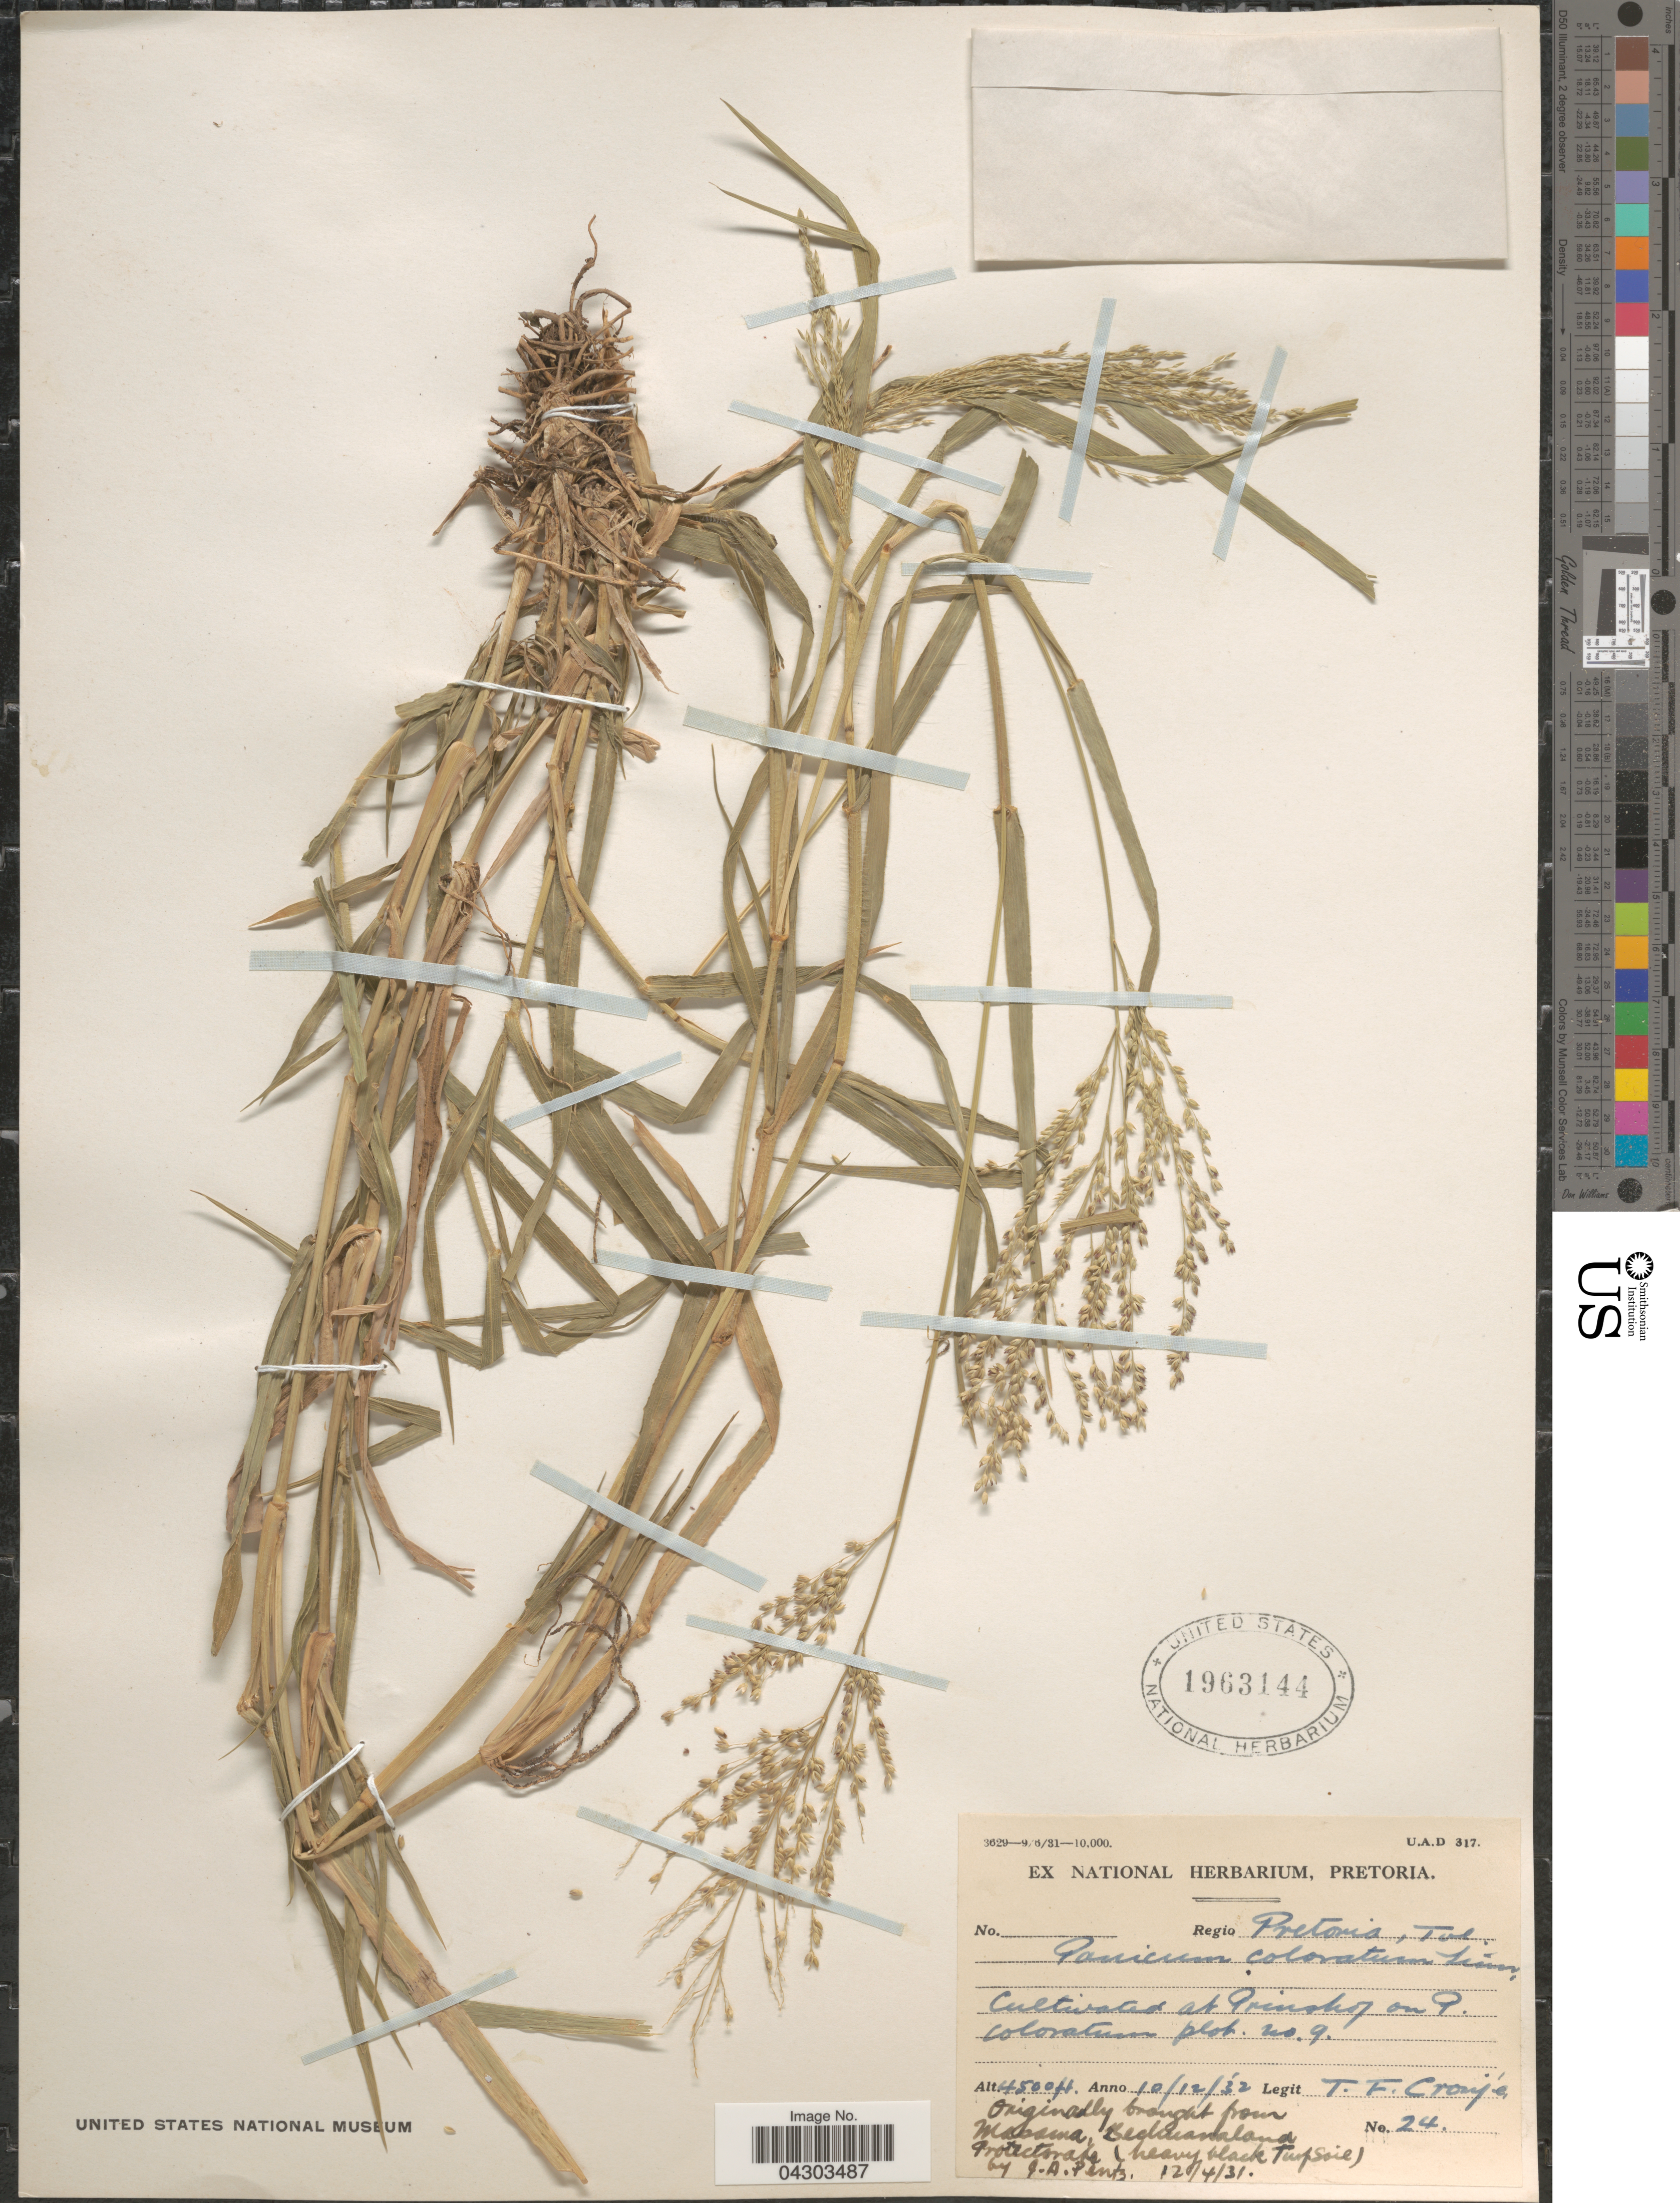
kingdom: Plantae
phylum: Tracheophyta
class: Liliopsida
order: Poales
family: Poaceae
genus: Panicum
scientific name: Panicum coloratum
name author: L.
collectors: T. Cronje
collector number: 24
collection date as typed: Transcribed d/m/y: 10/12/32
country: South Africa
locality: Regio Pretoria, Tvl. Cultivated at Prinshof on P. coloratum plot no. 9.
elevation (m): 1372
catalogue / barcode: US 1963144